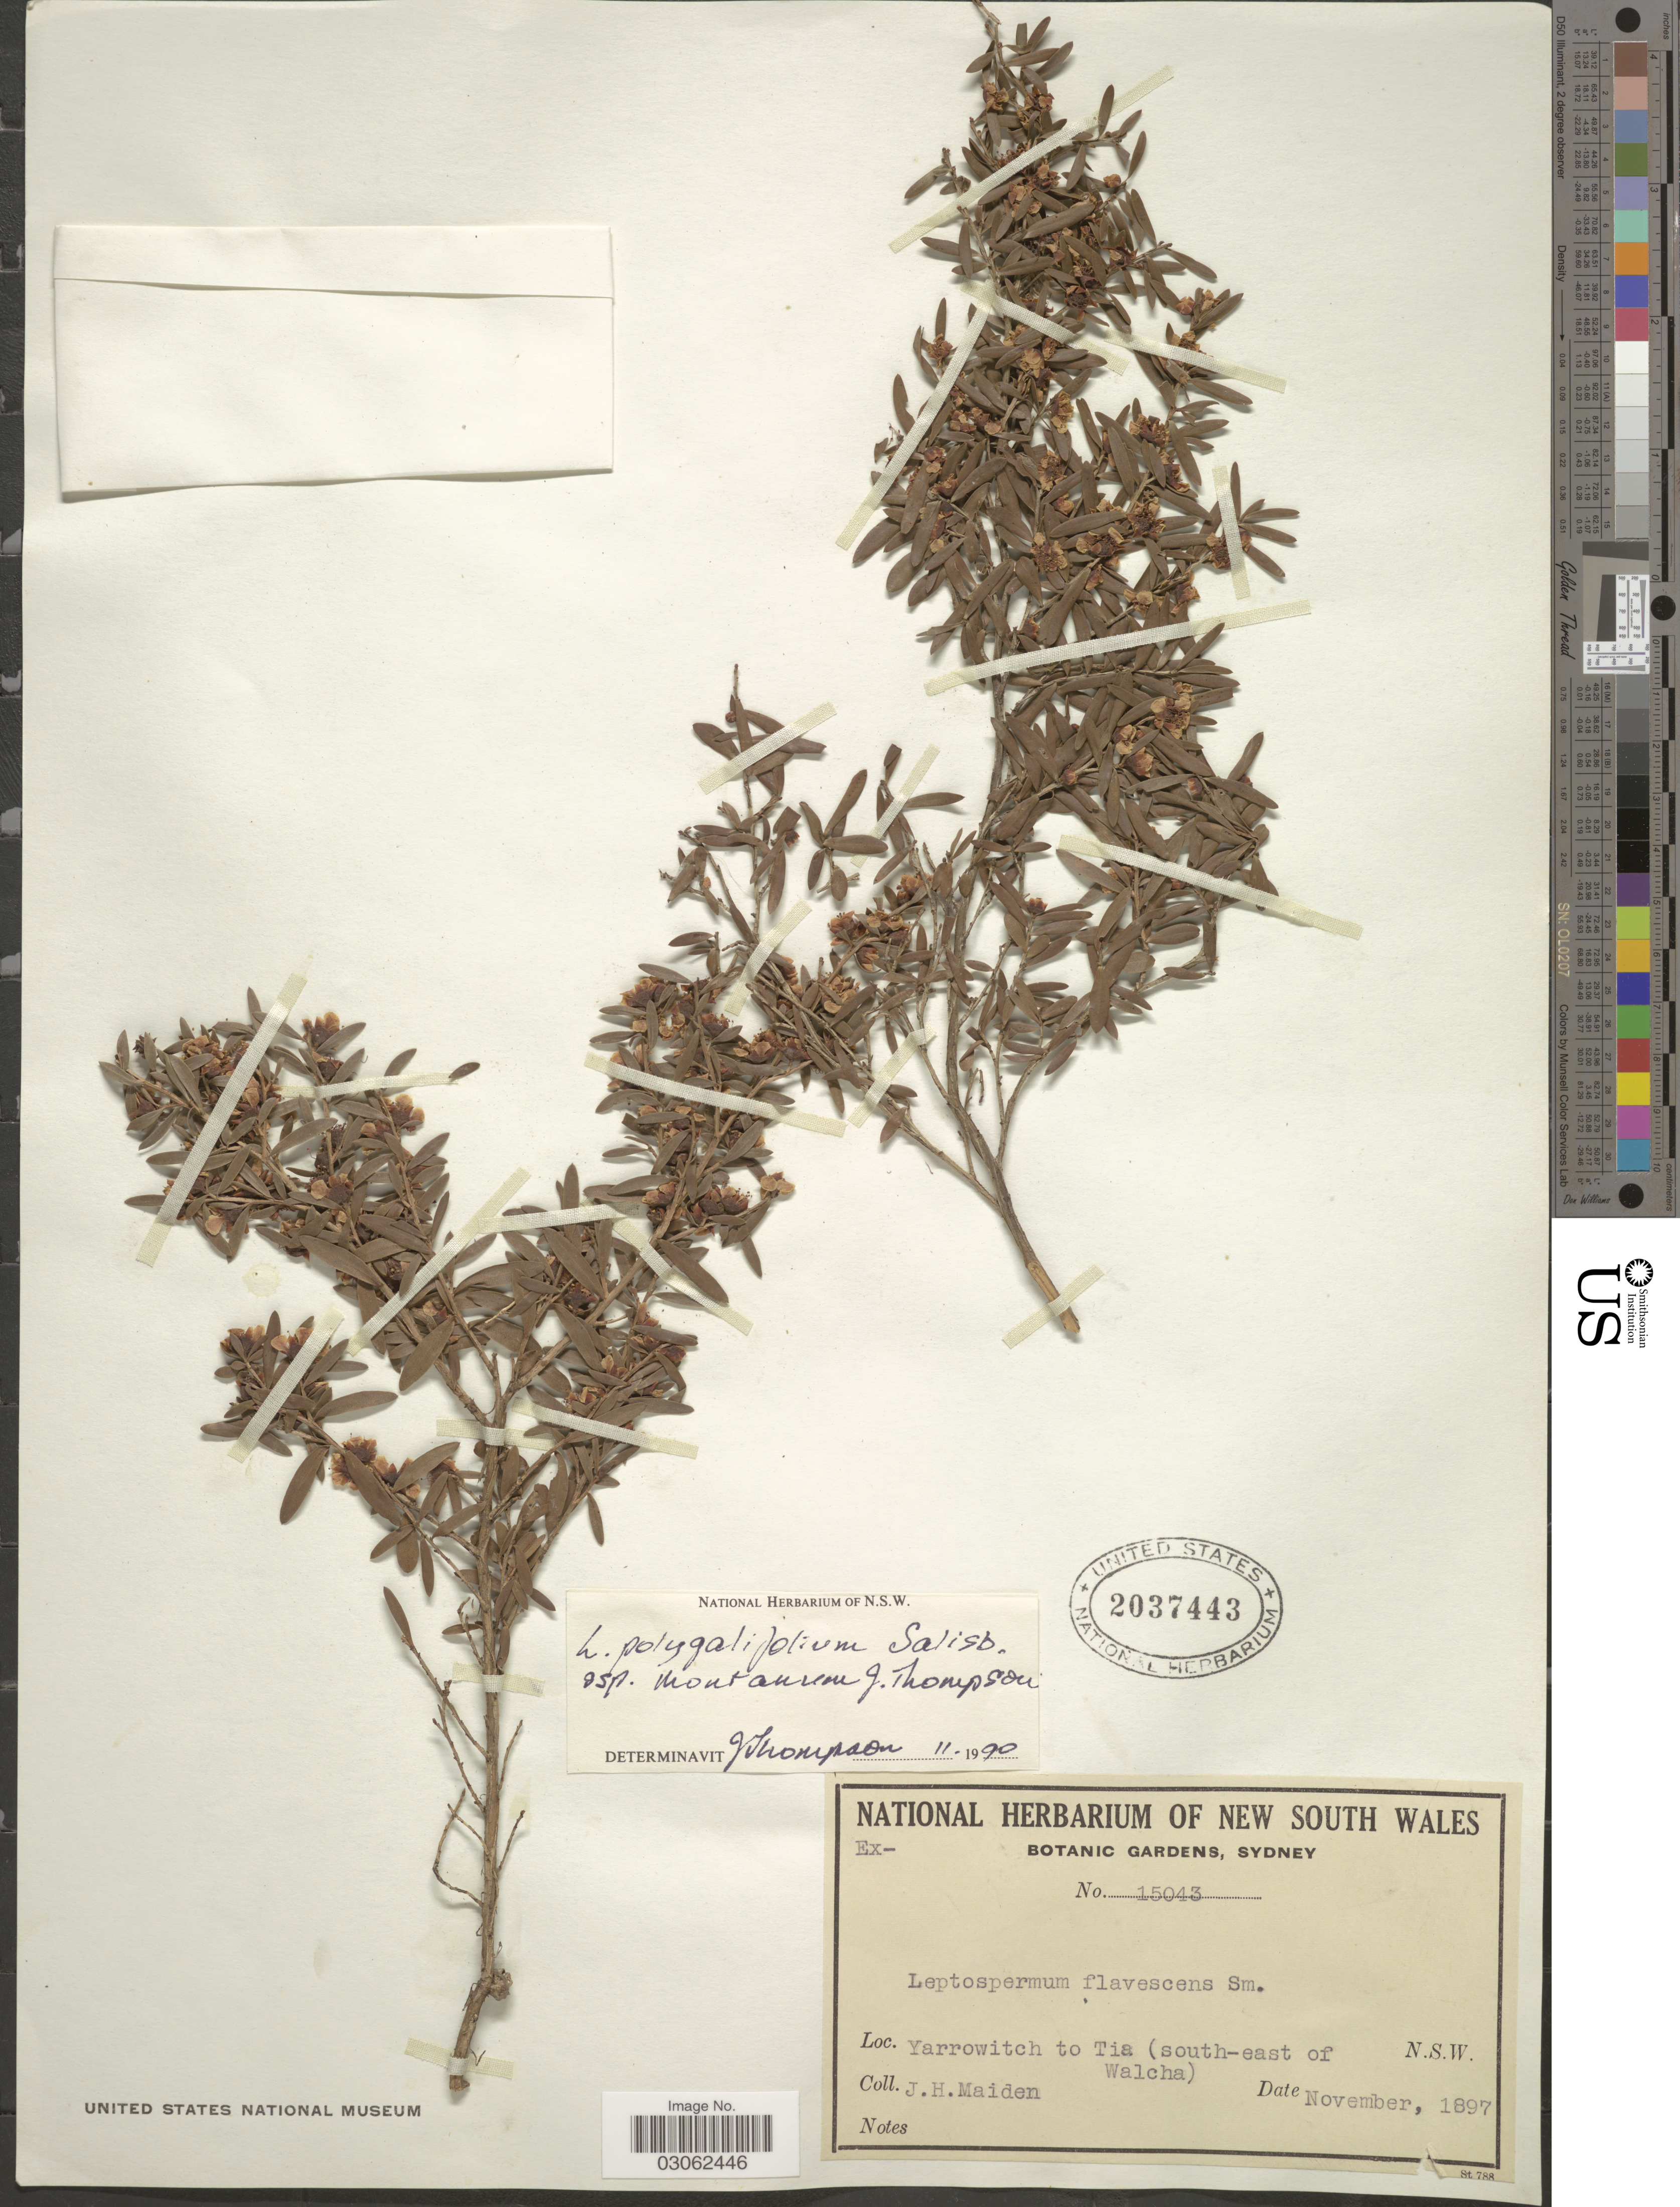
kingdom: Plantae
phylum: Tracheophyta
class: Magnoliopsida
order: Myrtales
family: Myrtaceae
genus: Leptospermum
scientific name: Leptospermum polygalifolium subsp. montanum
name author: Joy Thomps.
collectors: J. Maiden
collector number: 15043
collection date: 1897-11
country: Australia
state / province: New South Wales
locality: Yarrowitch to Tia (south-east of Walcha). N.S.W.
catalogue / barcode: US 2037443